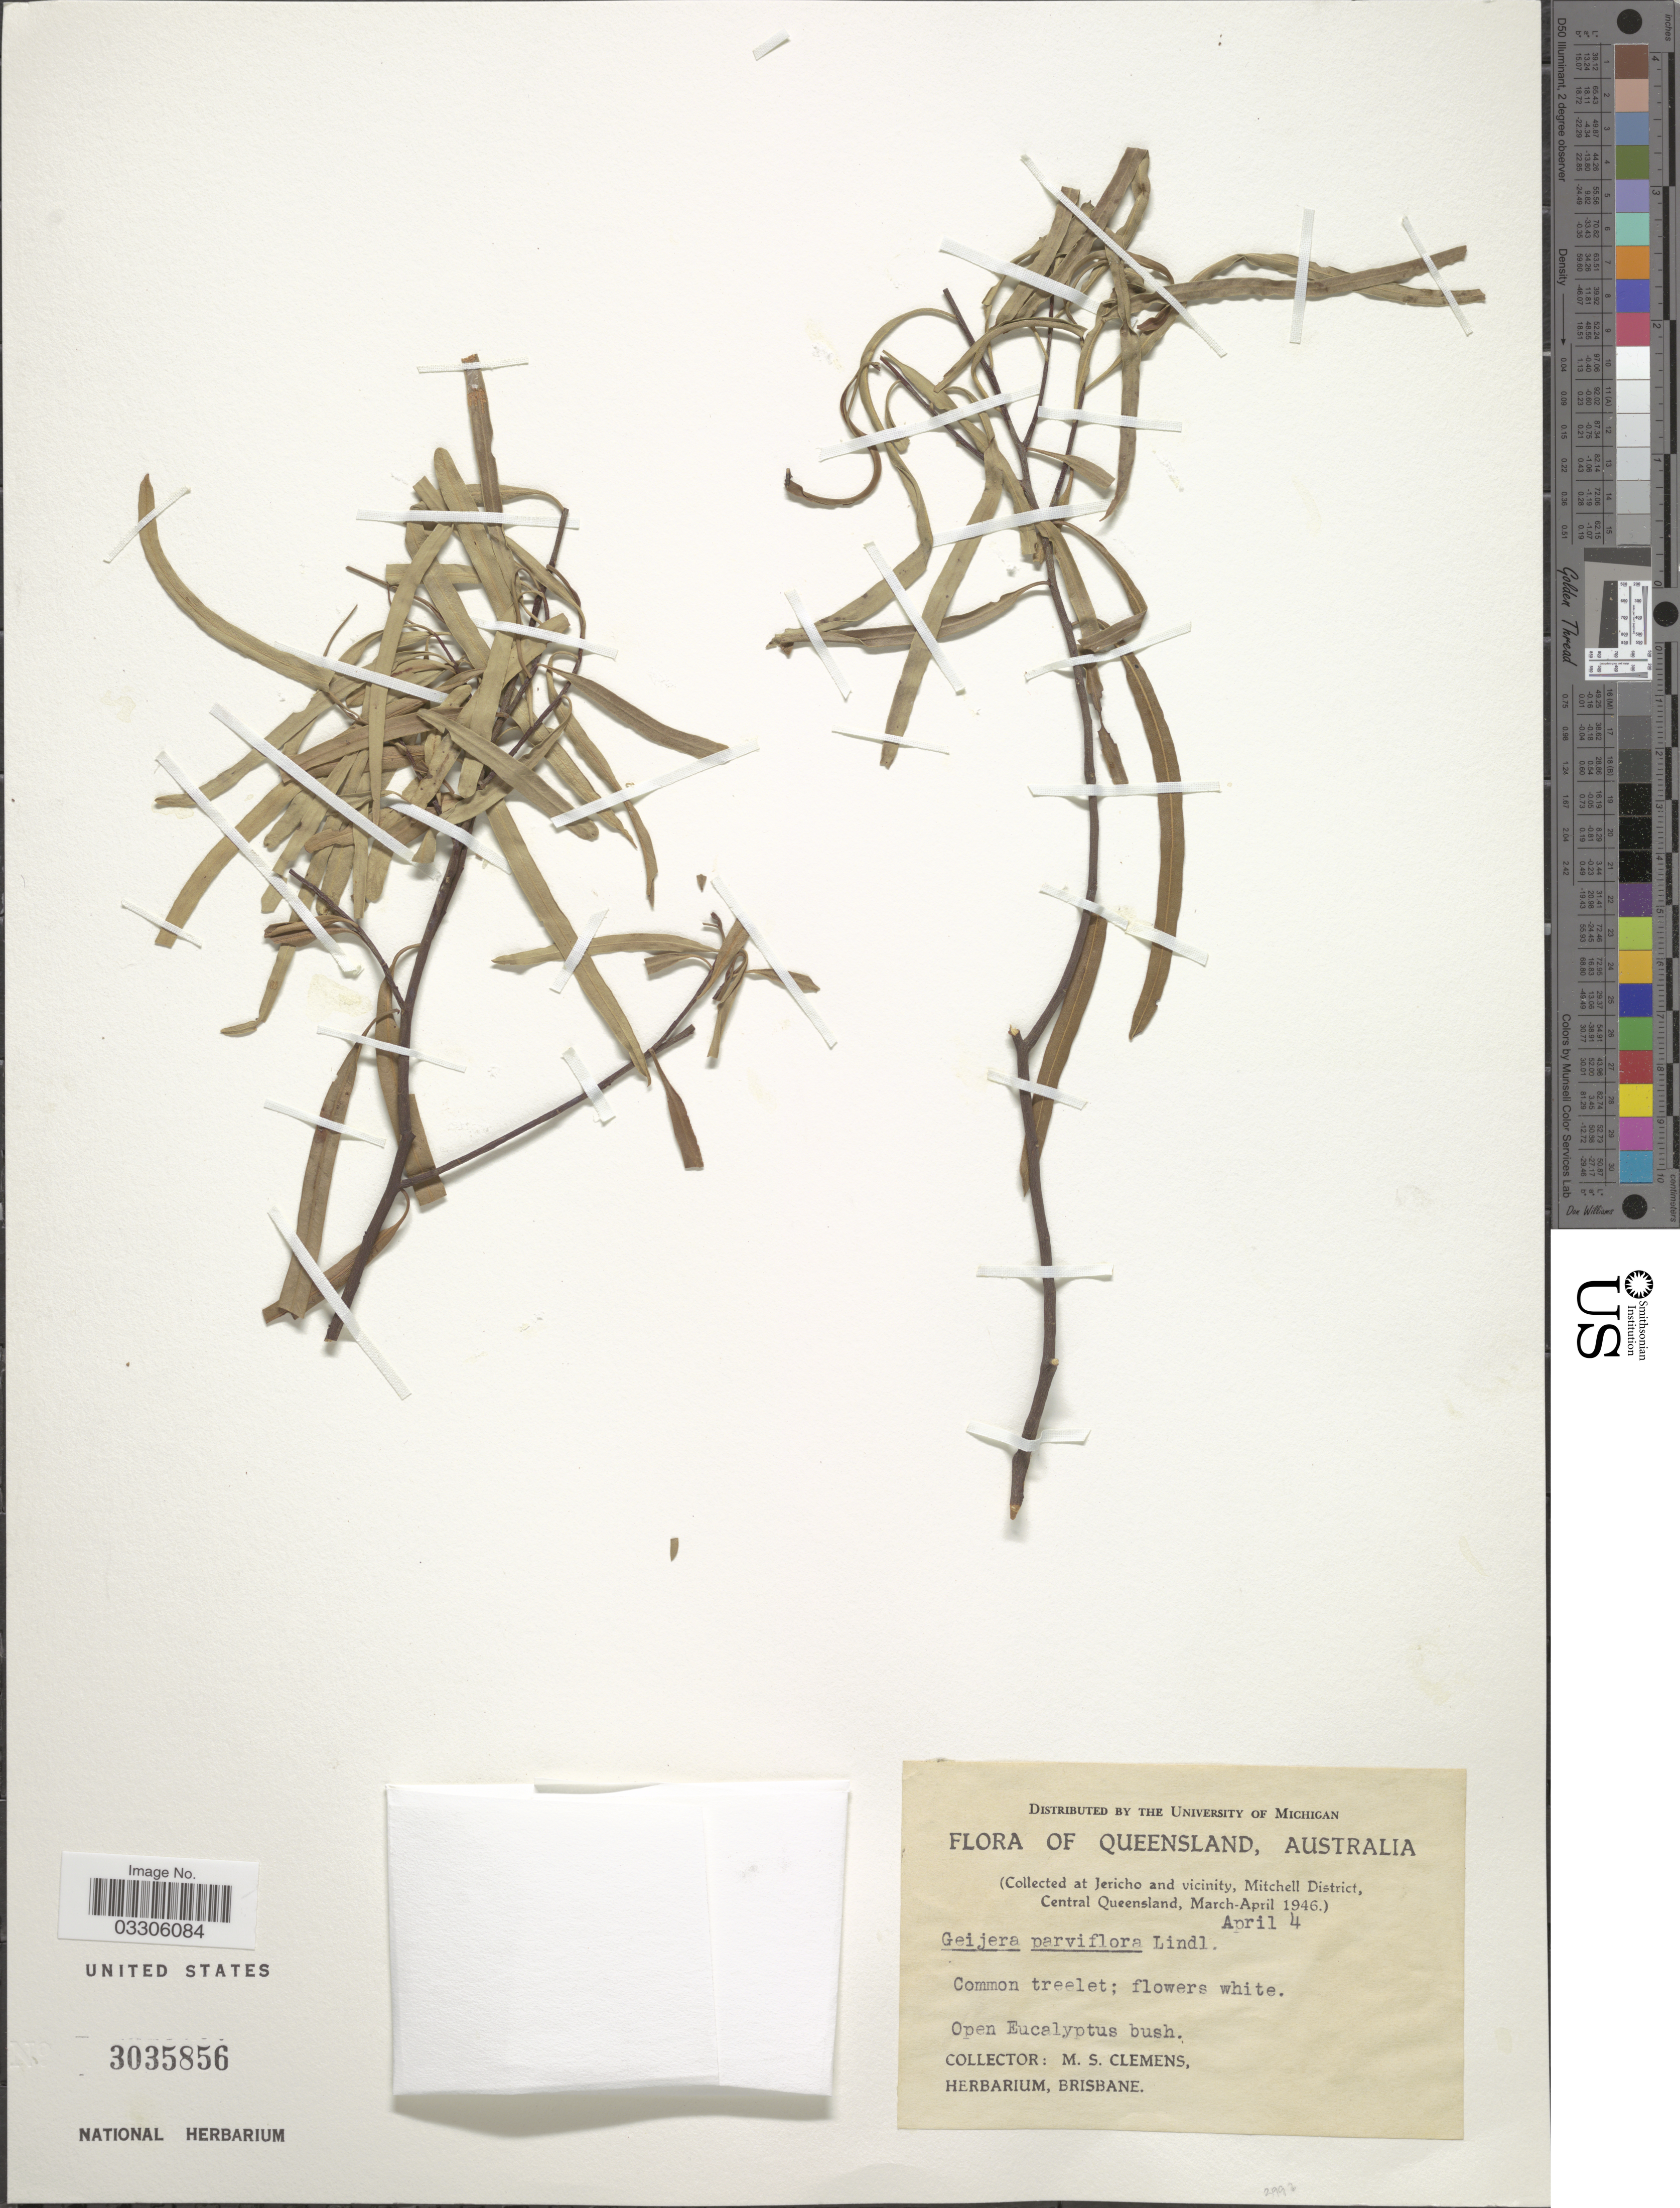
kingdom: Plantae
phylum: Tracheophyta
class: Magnoliopsida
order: Sapindales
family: Rutaceae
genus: Geijera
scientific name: Geijera parviflora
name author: Lindl.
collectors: M. S. Clemens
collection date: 1946-04-04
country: Australia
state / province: Queensland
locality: Jericho and vicinity, Mitchell District, Central Queensland.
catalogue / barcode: US 3035856